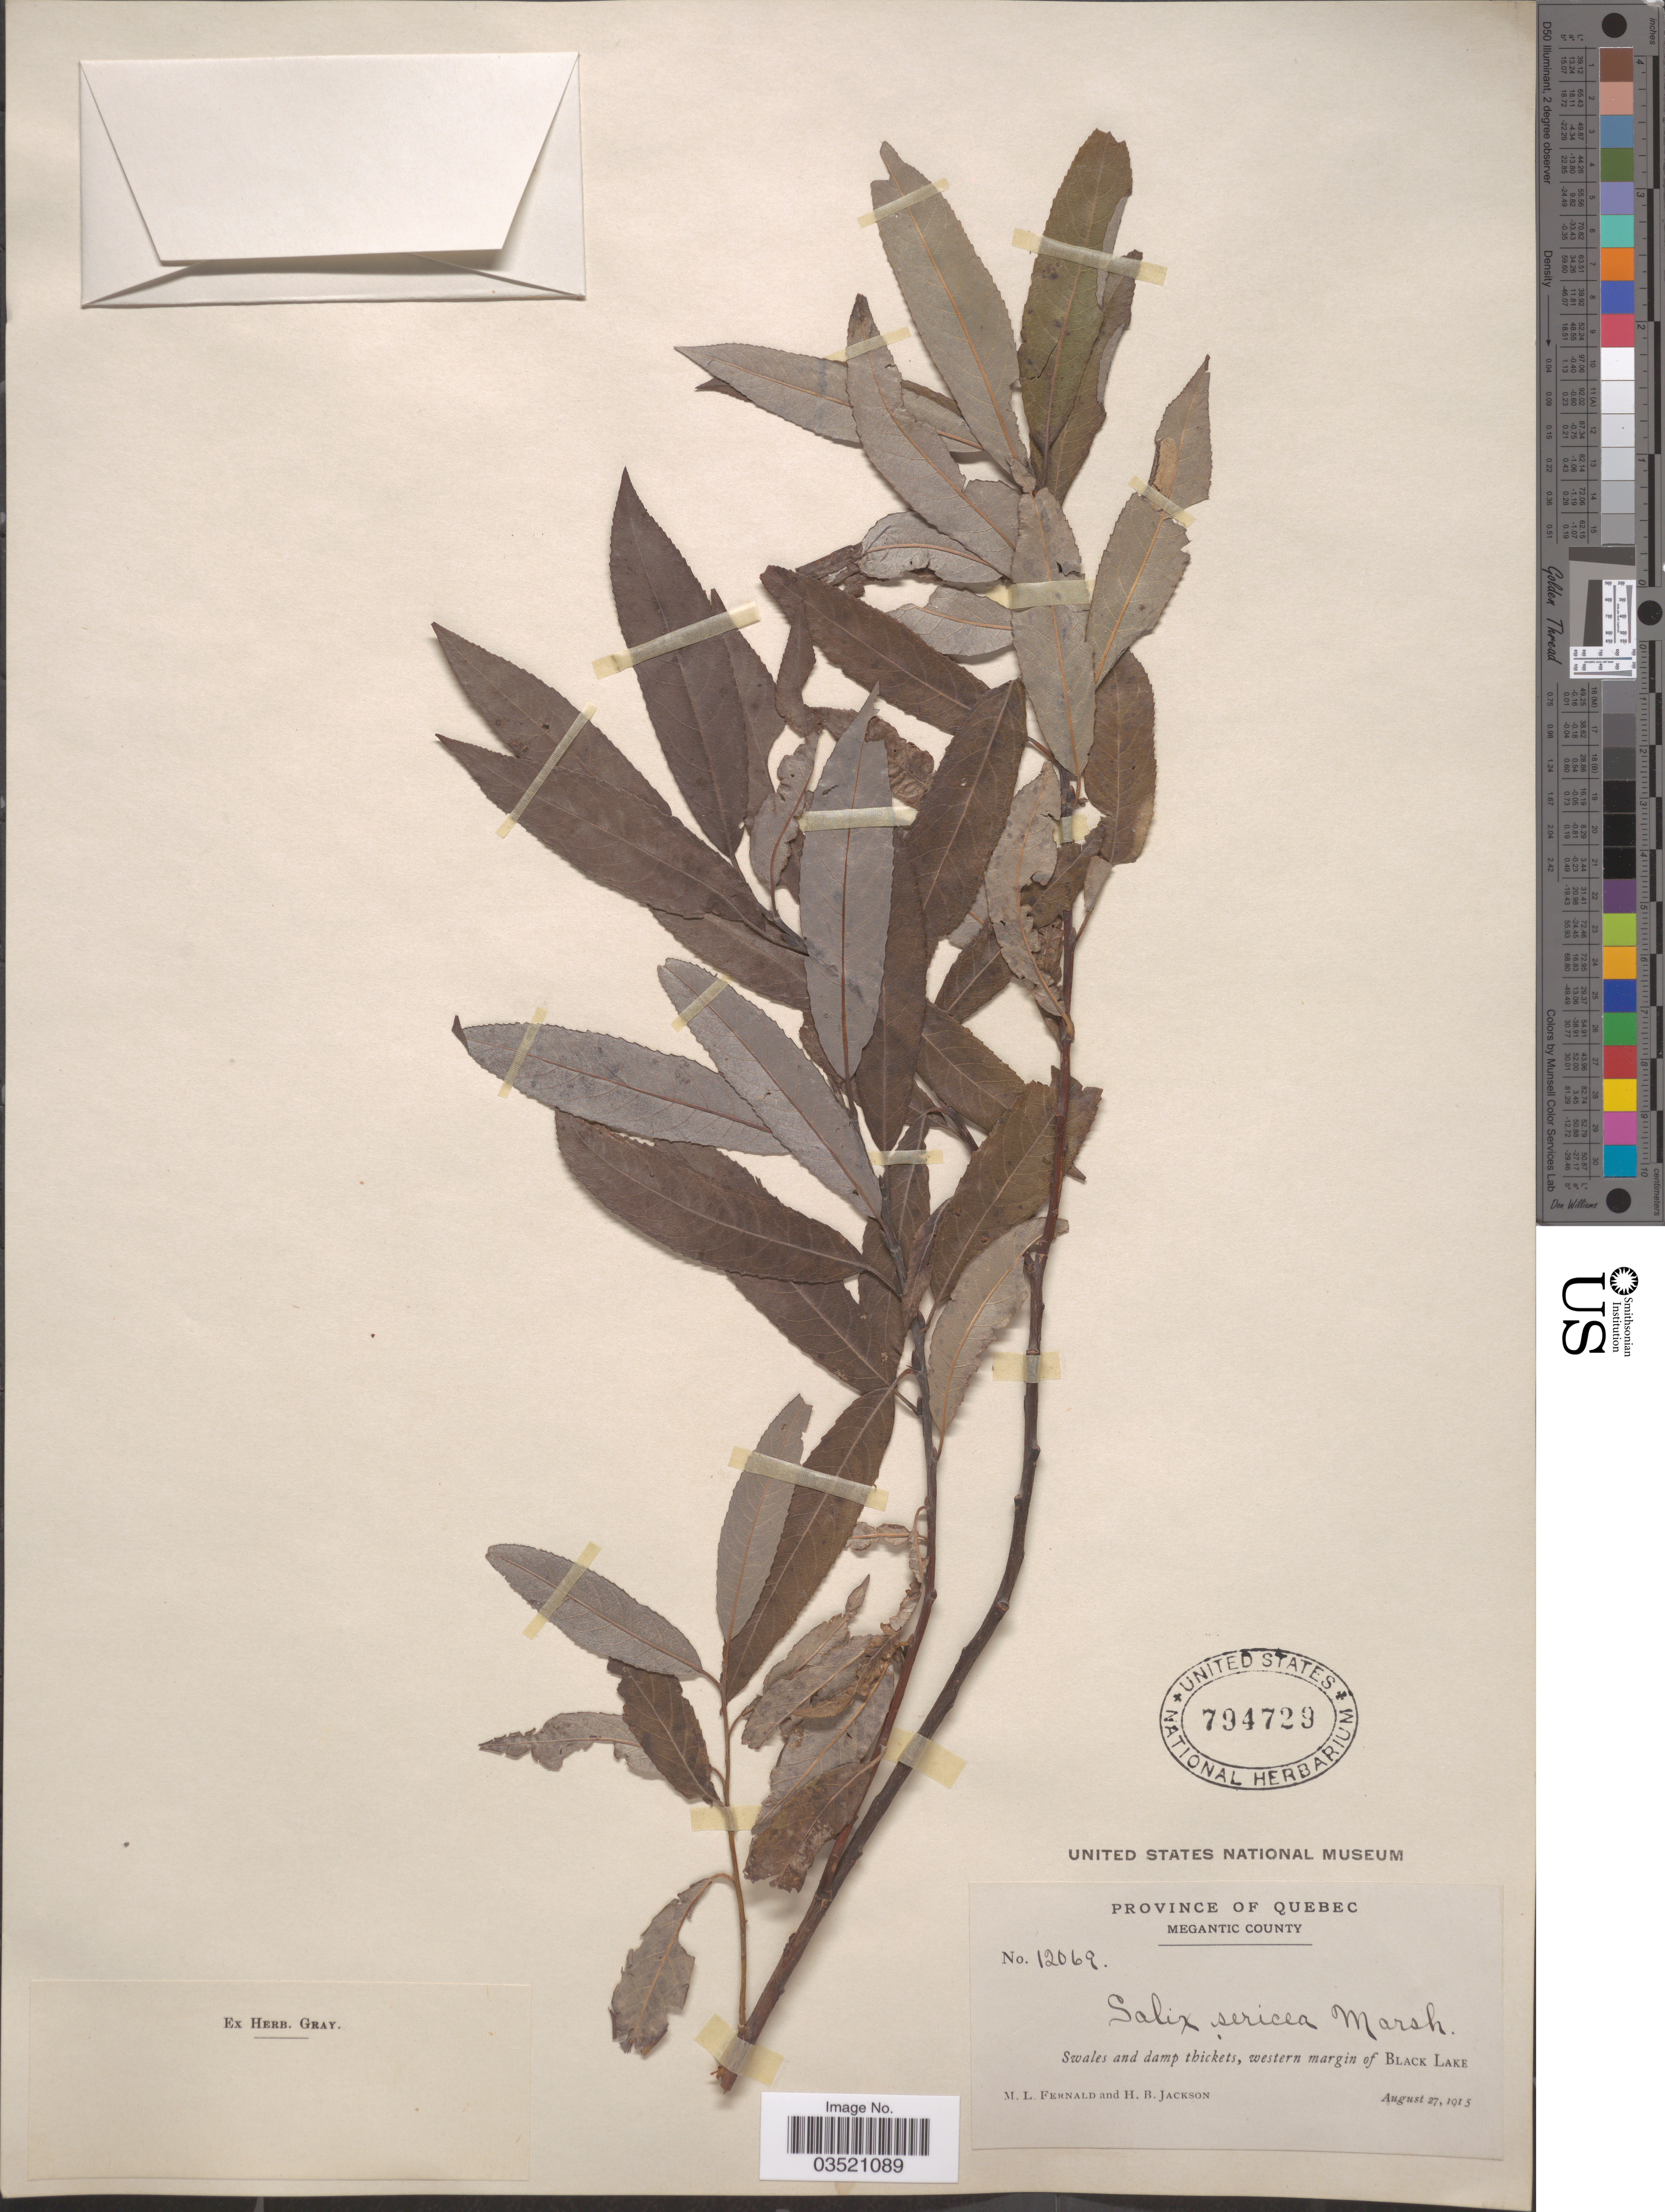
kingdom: Plantae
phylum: Tracheophyta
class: Magnoliopsida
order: Malpighiales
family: Salicaceae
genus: Salix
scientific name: Salix sericea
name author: Marshall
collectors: M. L. Fernald & H. Jackson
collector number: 12069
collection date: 1915-08-27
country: Canada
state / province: Quebec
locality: Megantic County. Swales and damp thickets, western margin of Black Lake.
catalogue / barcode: US 794729